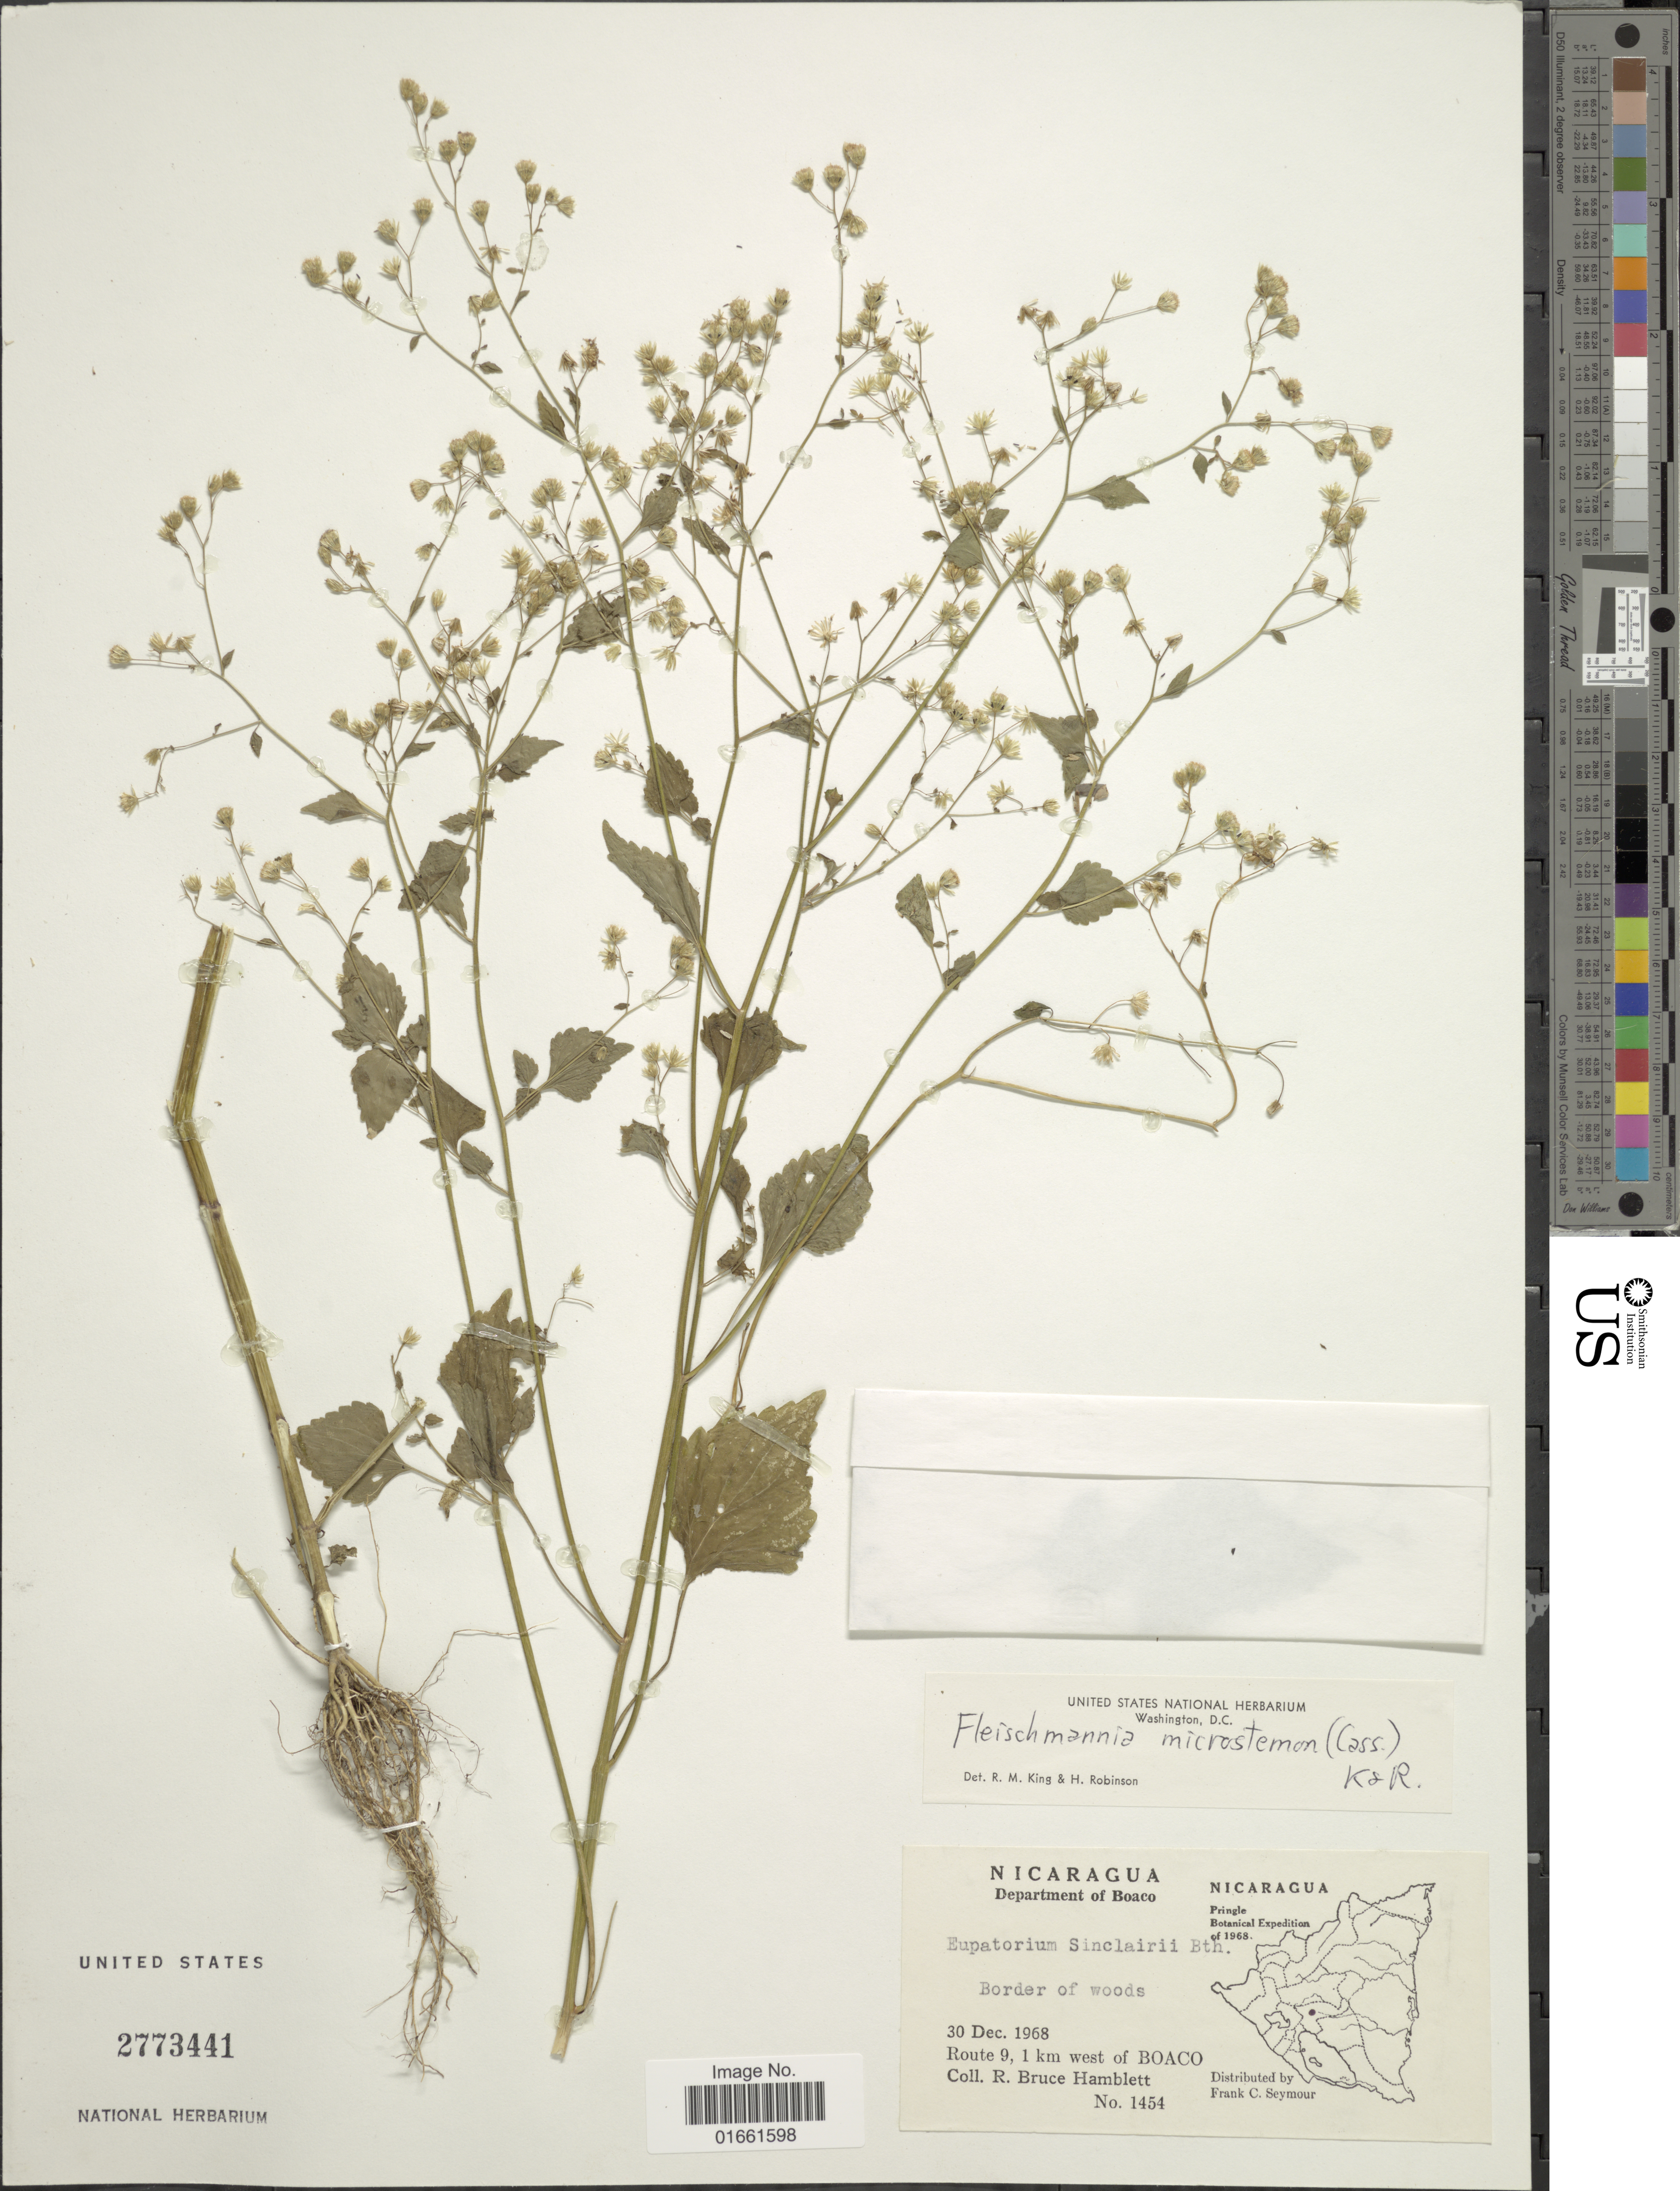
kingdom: Plantae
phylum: Tracheophyta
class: Magnoliopsida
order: Asterales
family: Asteraceae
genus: Fleischmannia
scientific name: Fleischmannia microstemon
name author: (Cass.) R.M. King & H. Rob.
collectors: R. Hamblett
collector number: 1454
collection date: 1968-12-30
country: Nicaragua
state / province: Boaco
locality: Department of Boaco, Route 9, 1 km west of Boaco.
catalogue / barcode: US 2773441